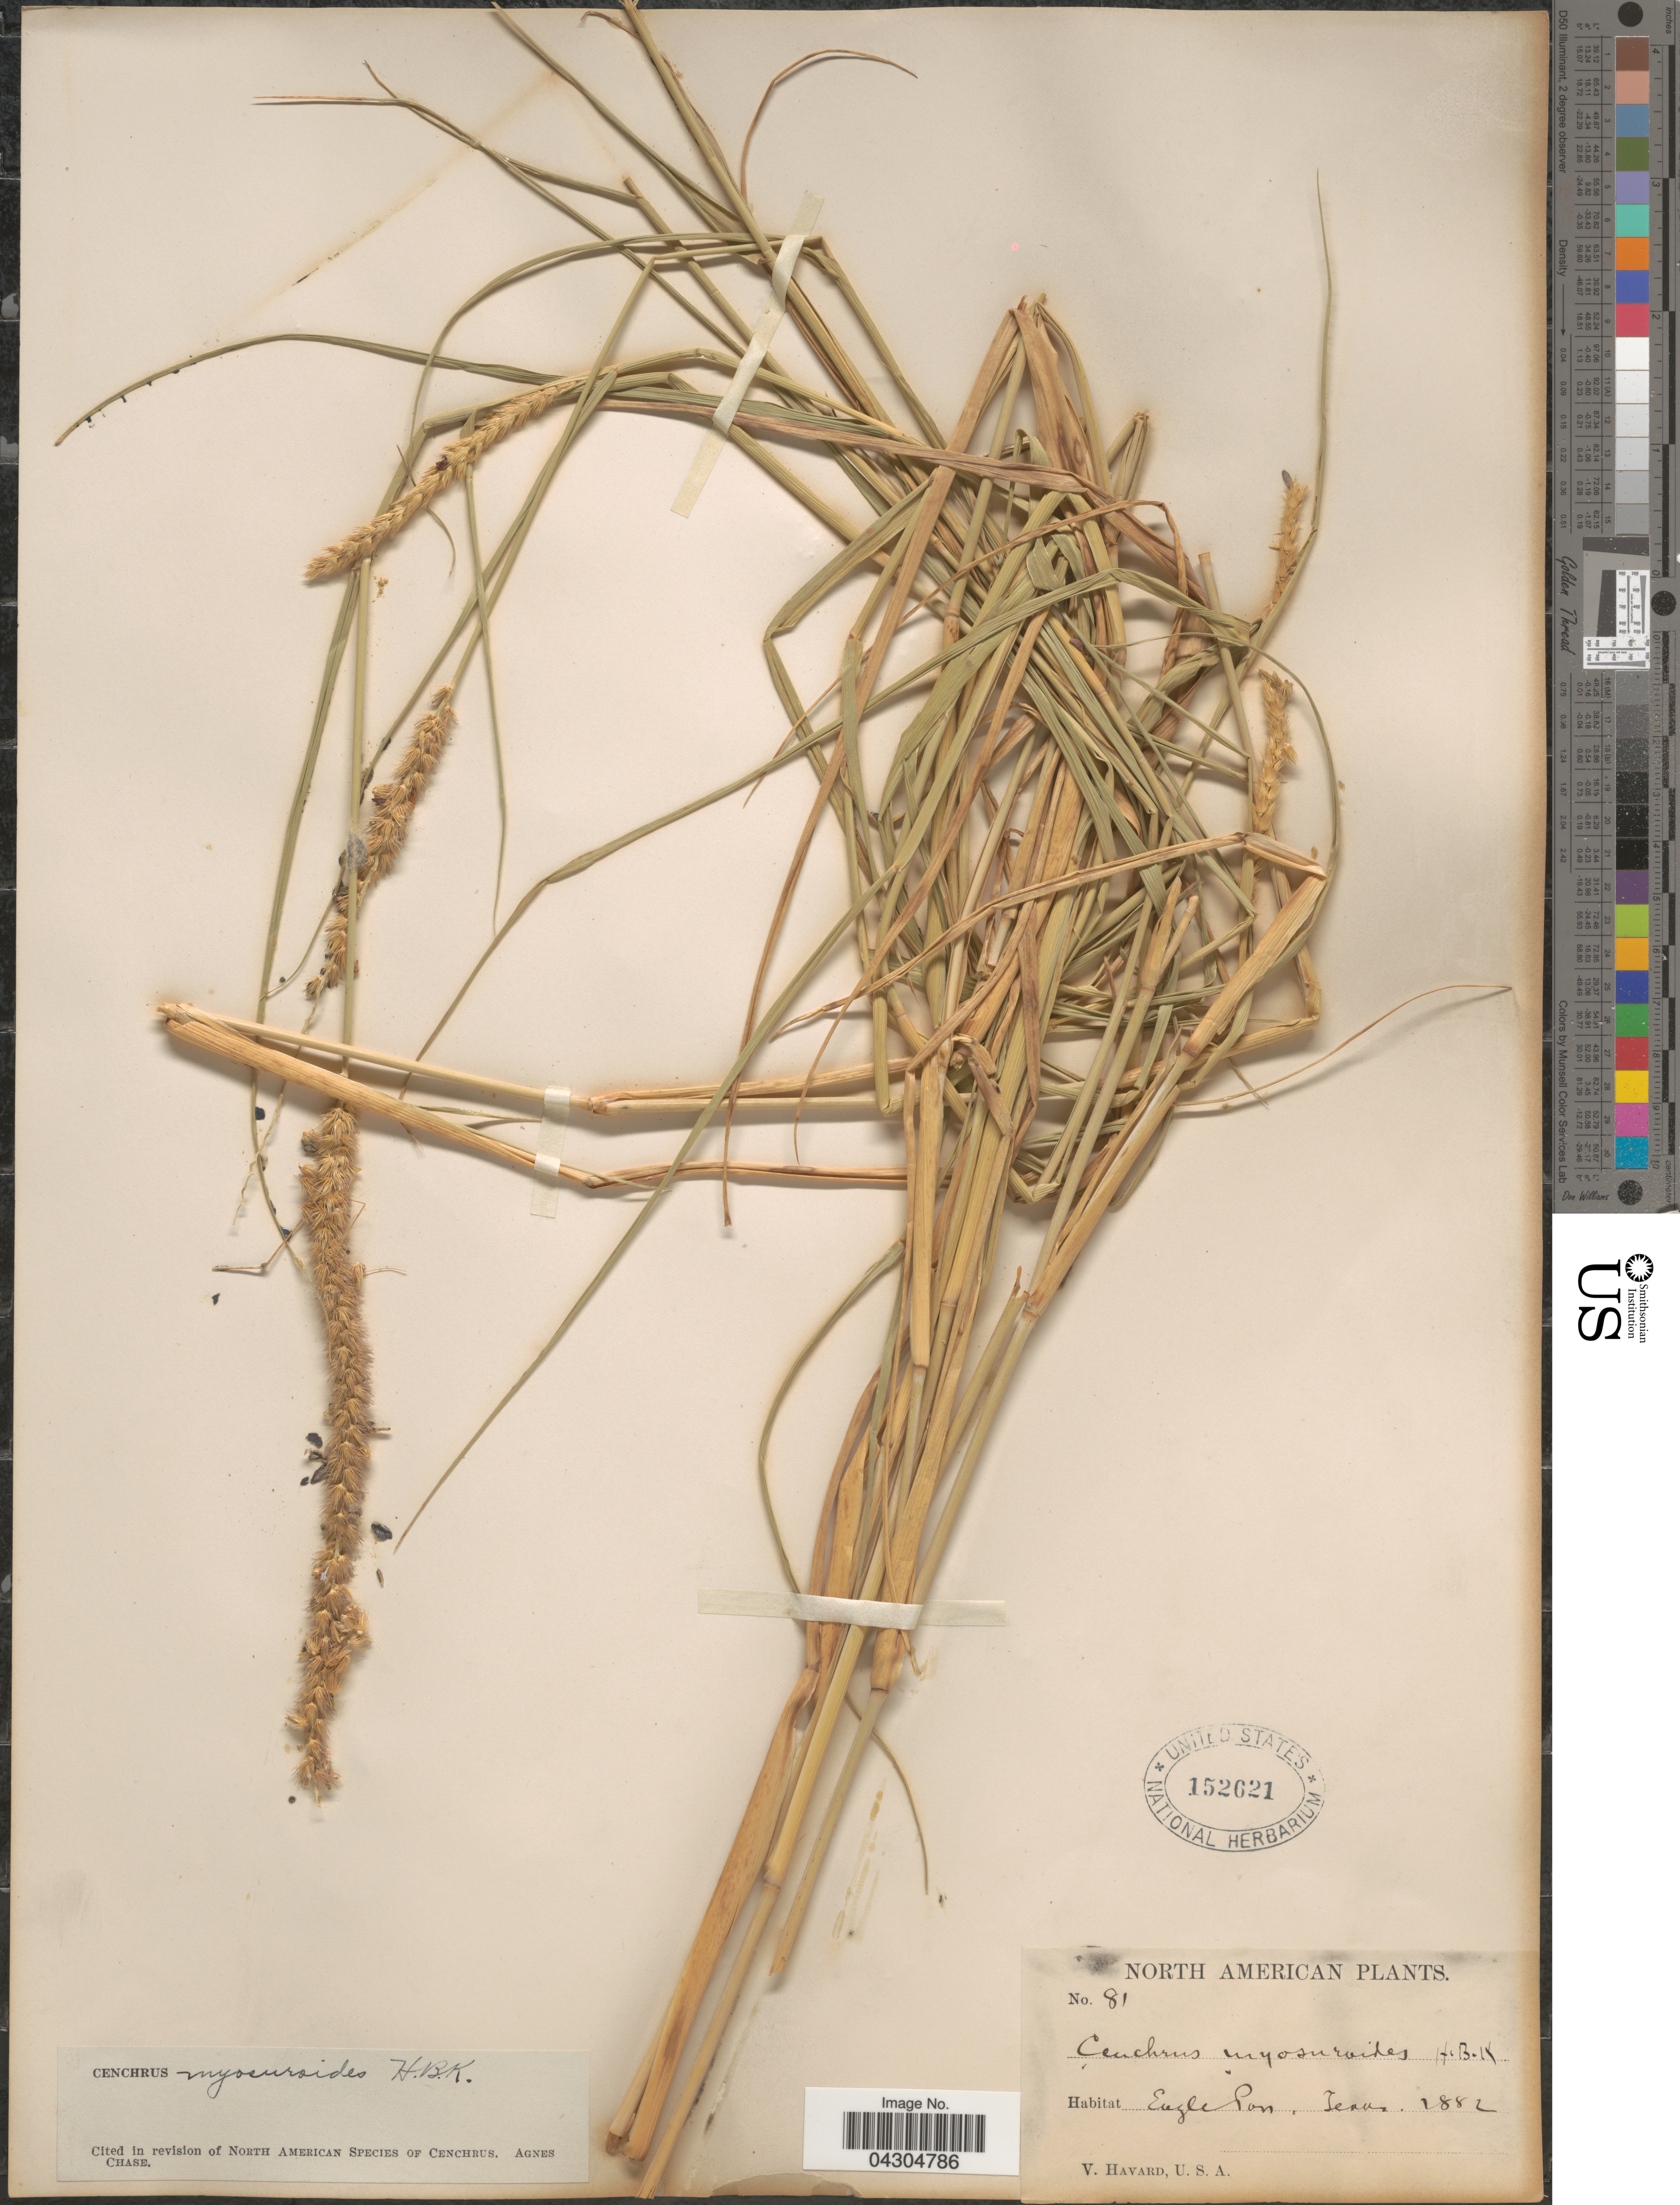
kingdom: Plantae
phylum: Tracheophyta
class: Liliopsida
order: Poales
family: Poaceae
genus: Cenchrus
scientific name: Cenchrus myosuroides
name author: Kunth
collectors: V. Havard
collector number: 81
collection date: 1882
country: United States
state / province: Texas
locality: Eagle Pass.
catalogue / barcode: US 152621